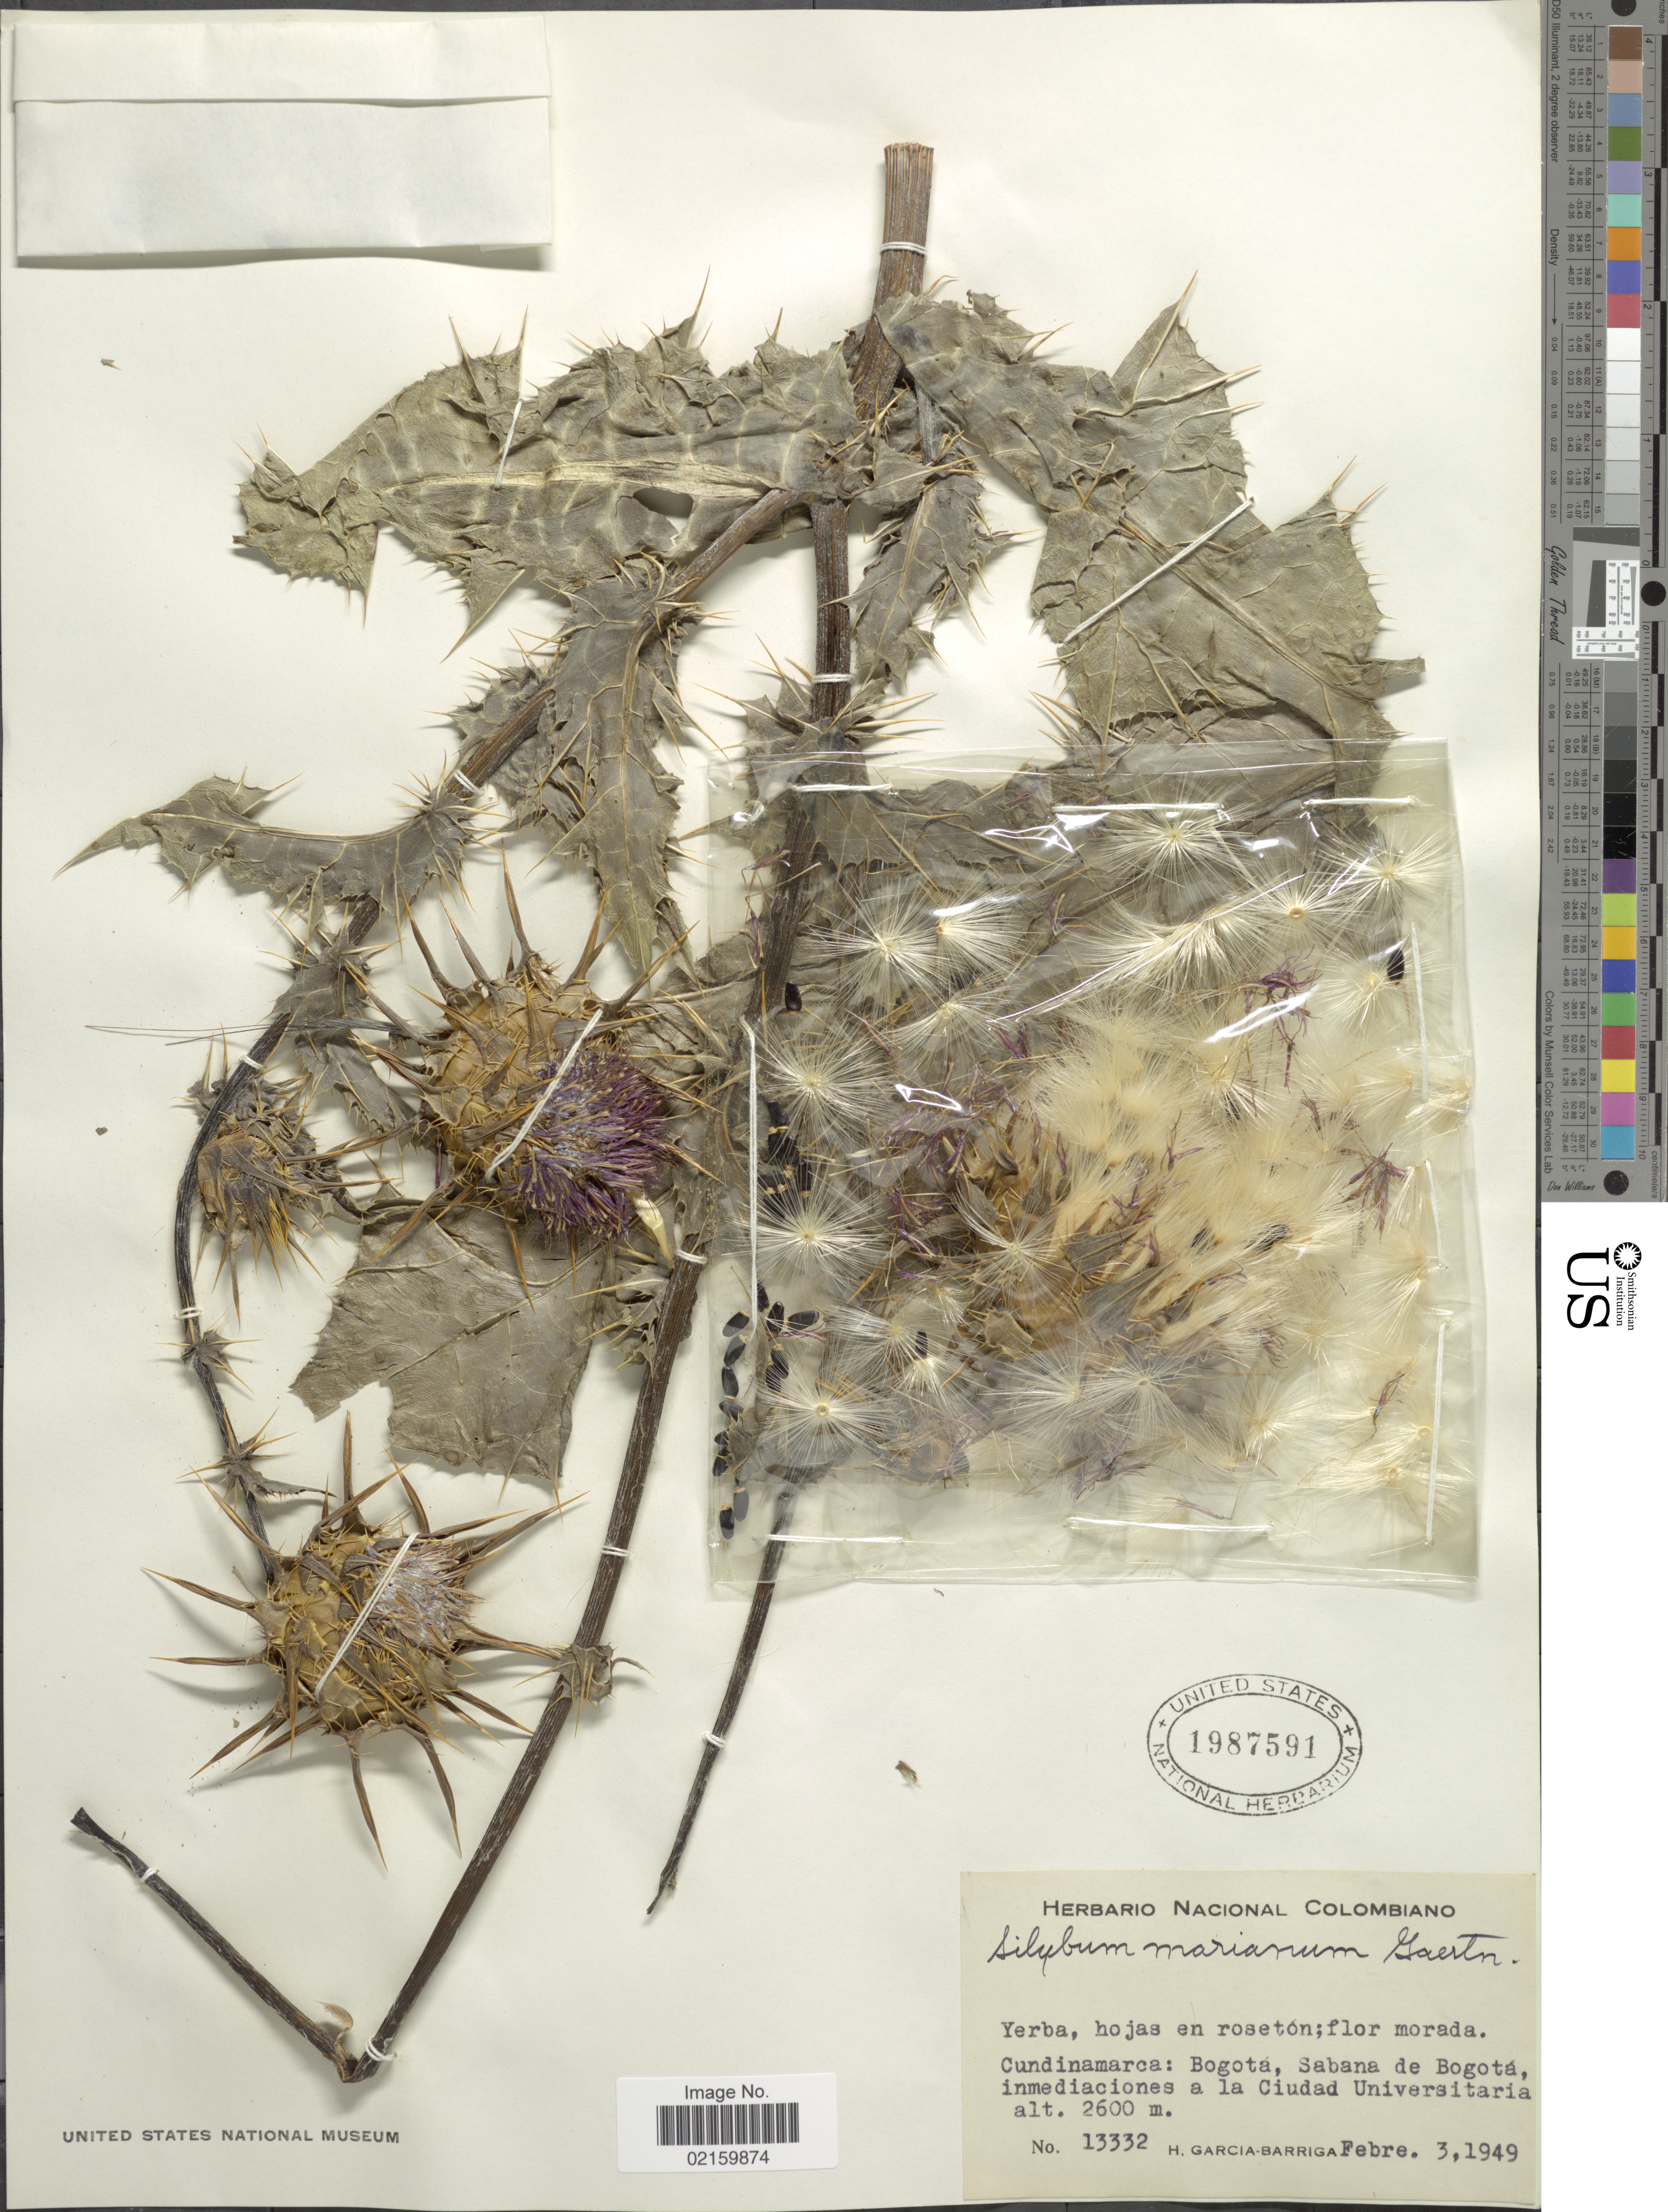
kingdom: Plantae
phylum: Tracheophyta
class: Magnoliopsida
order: Asterales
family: Asteraceae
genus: Silybum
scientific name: Silybum marianum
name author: (L.) Gaertn.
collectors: H. García Barriga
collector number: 13332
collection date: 1949-02-03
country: Colombia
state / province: Cundinamarca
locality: Cundinamarca: Bogtoa, Sabana de Bogota, inmediaciones a la Ciudad Universitaria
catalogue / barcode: US 1987591